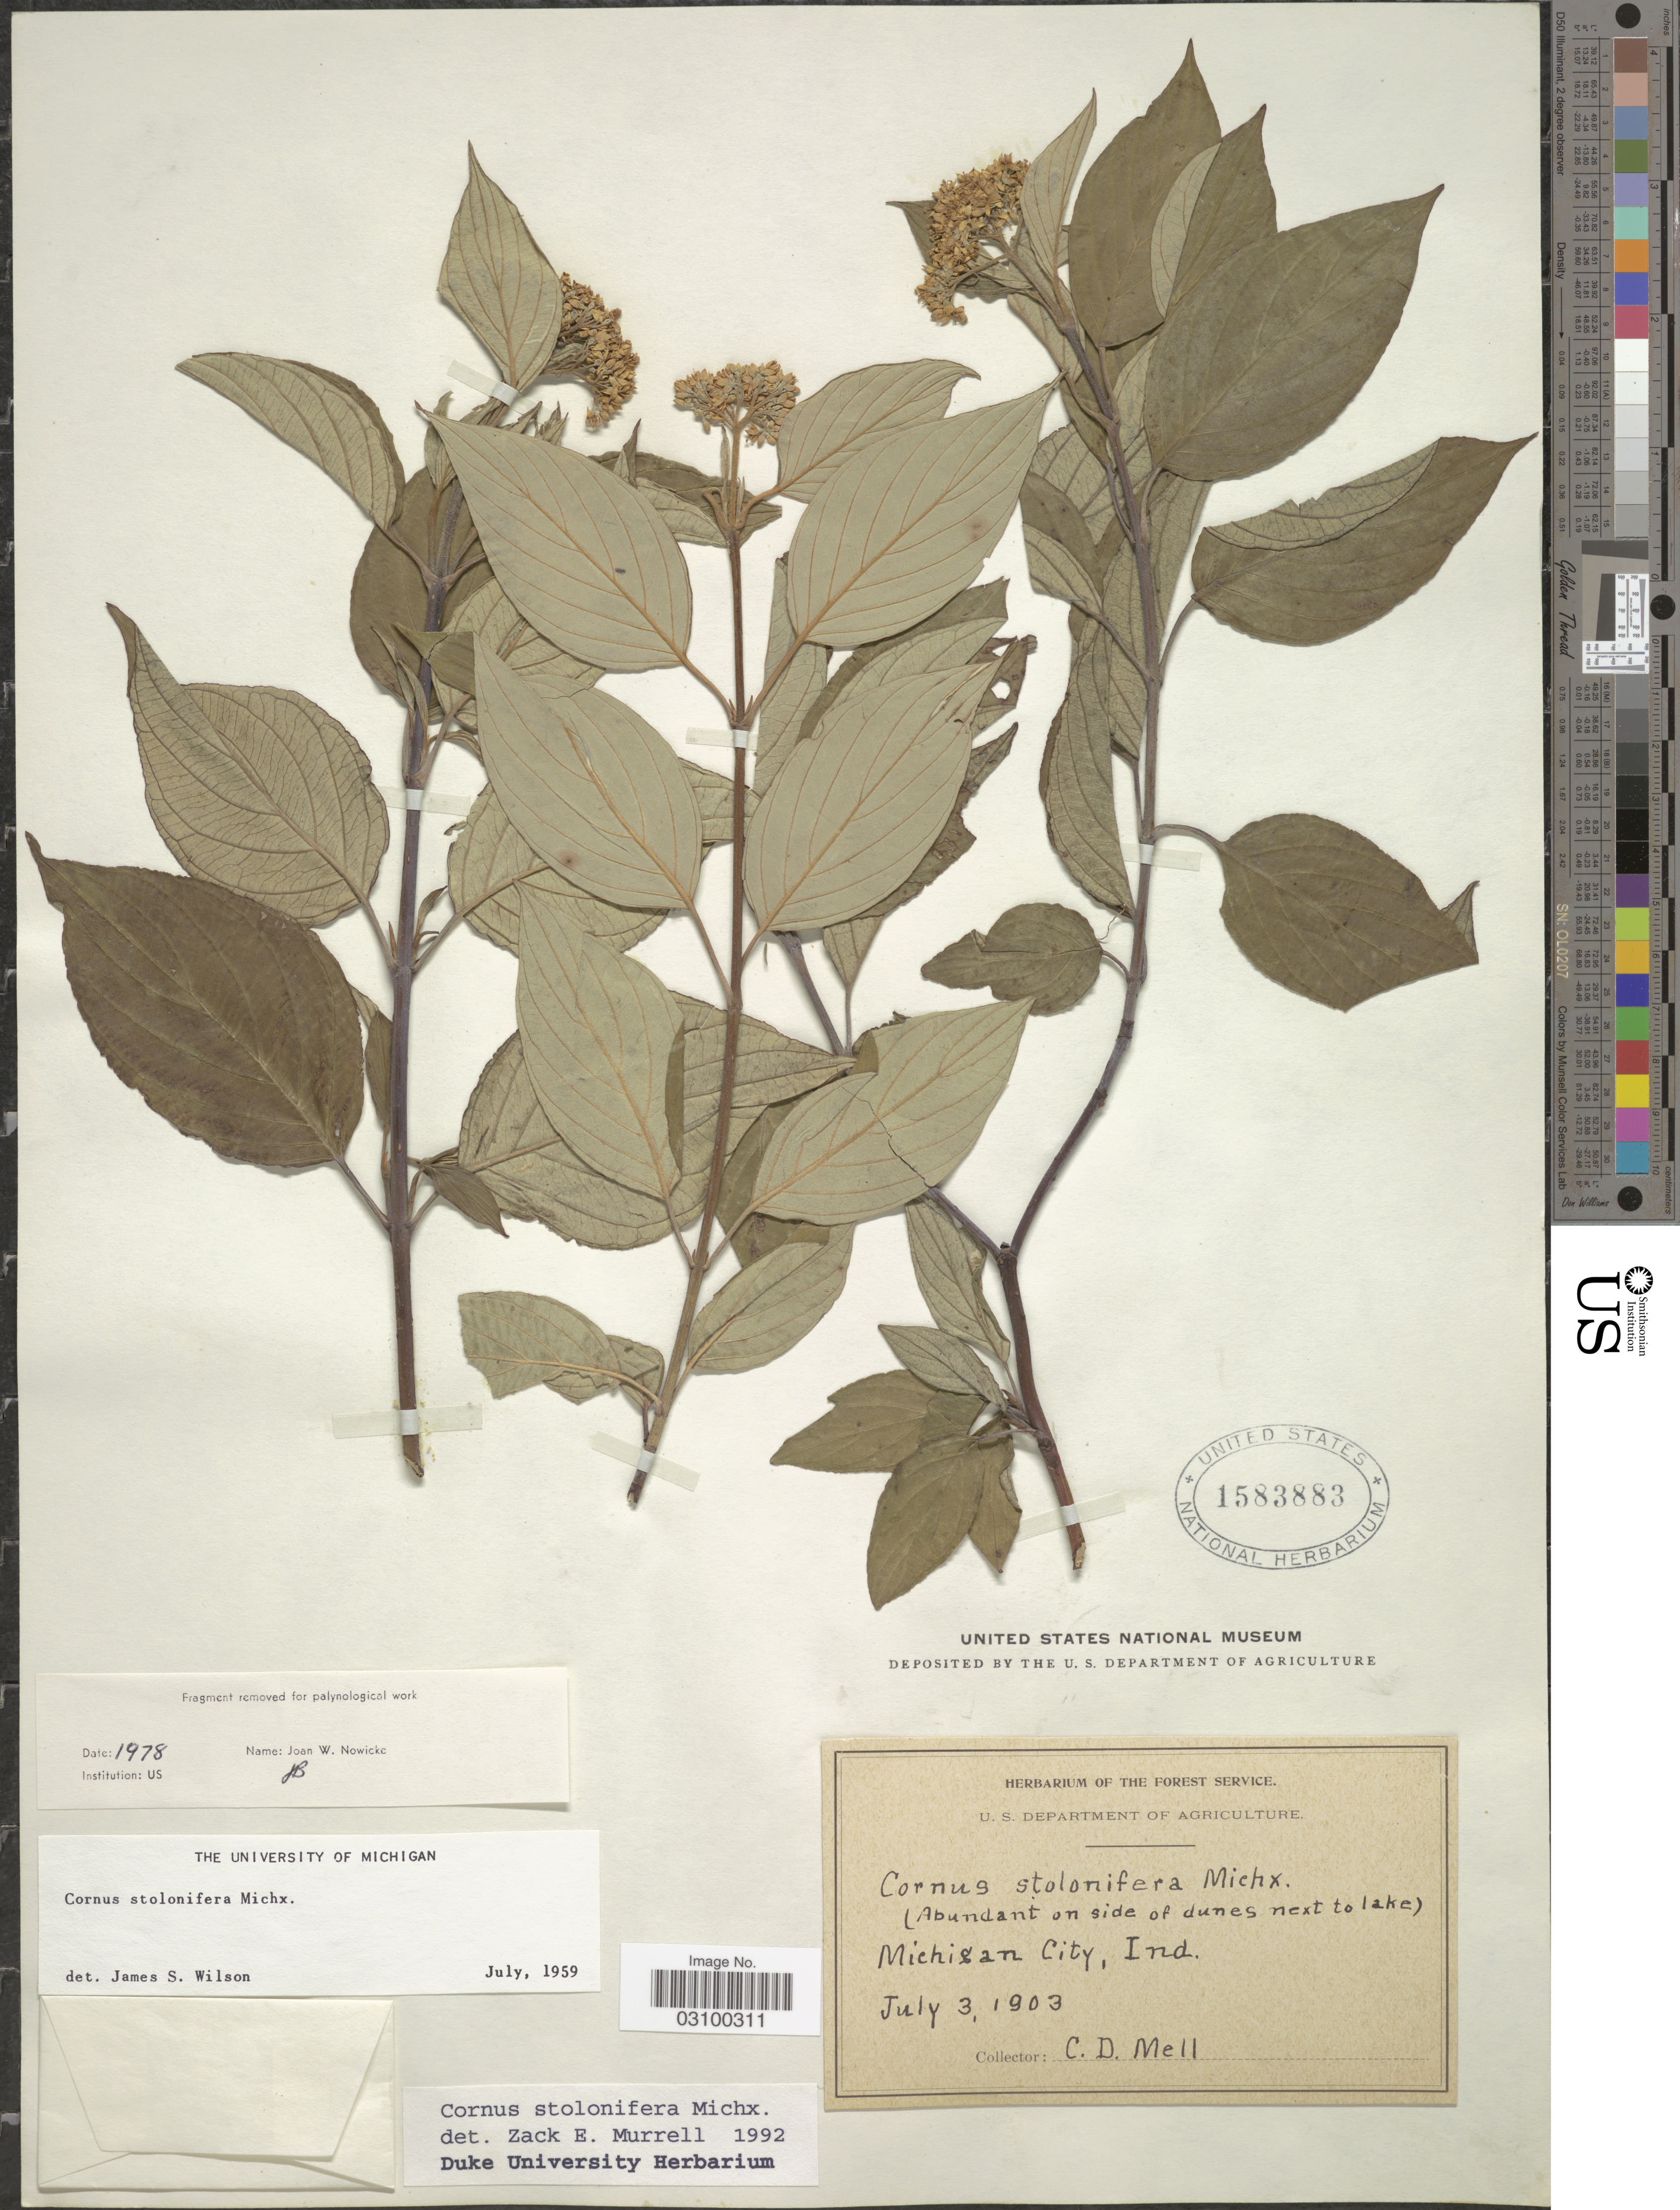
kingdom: Plantae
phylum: Tracheophyta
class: Magnoliopsida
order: Cornales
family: Cornaceae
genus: Cornus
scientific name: Cornus sericea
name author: L.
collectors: C. D. Mell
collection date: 1903-07-03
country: United States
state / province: Indiana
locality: Michigan City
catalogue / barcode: US 1583883